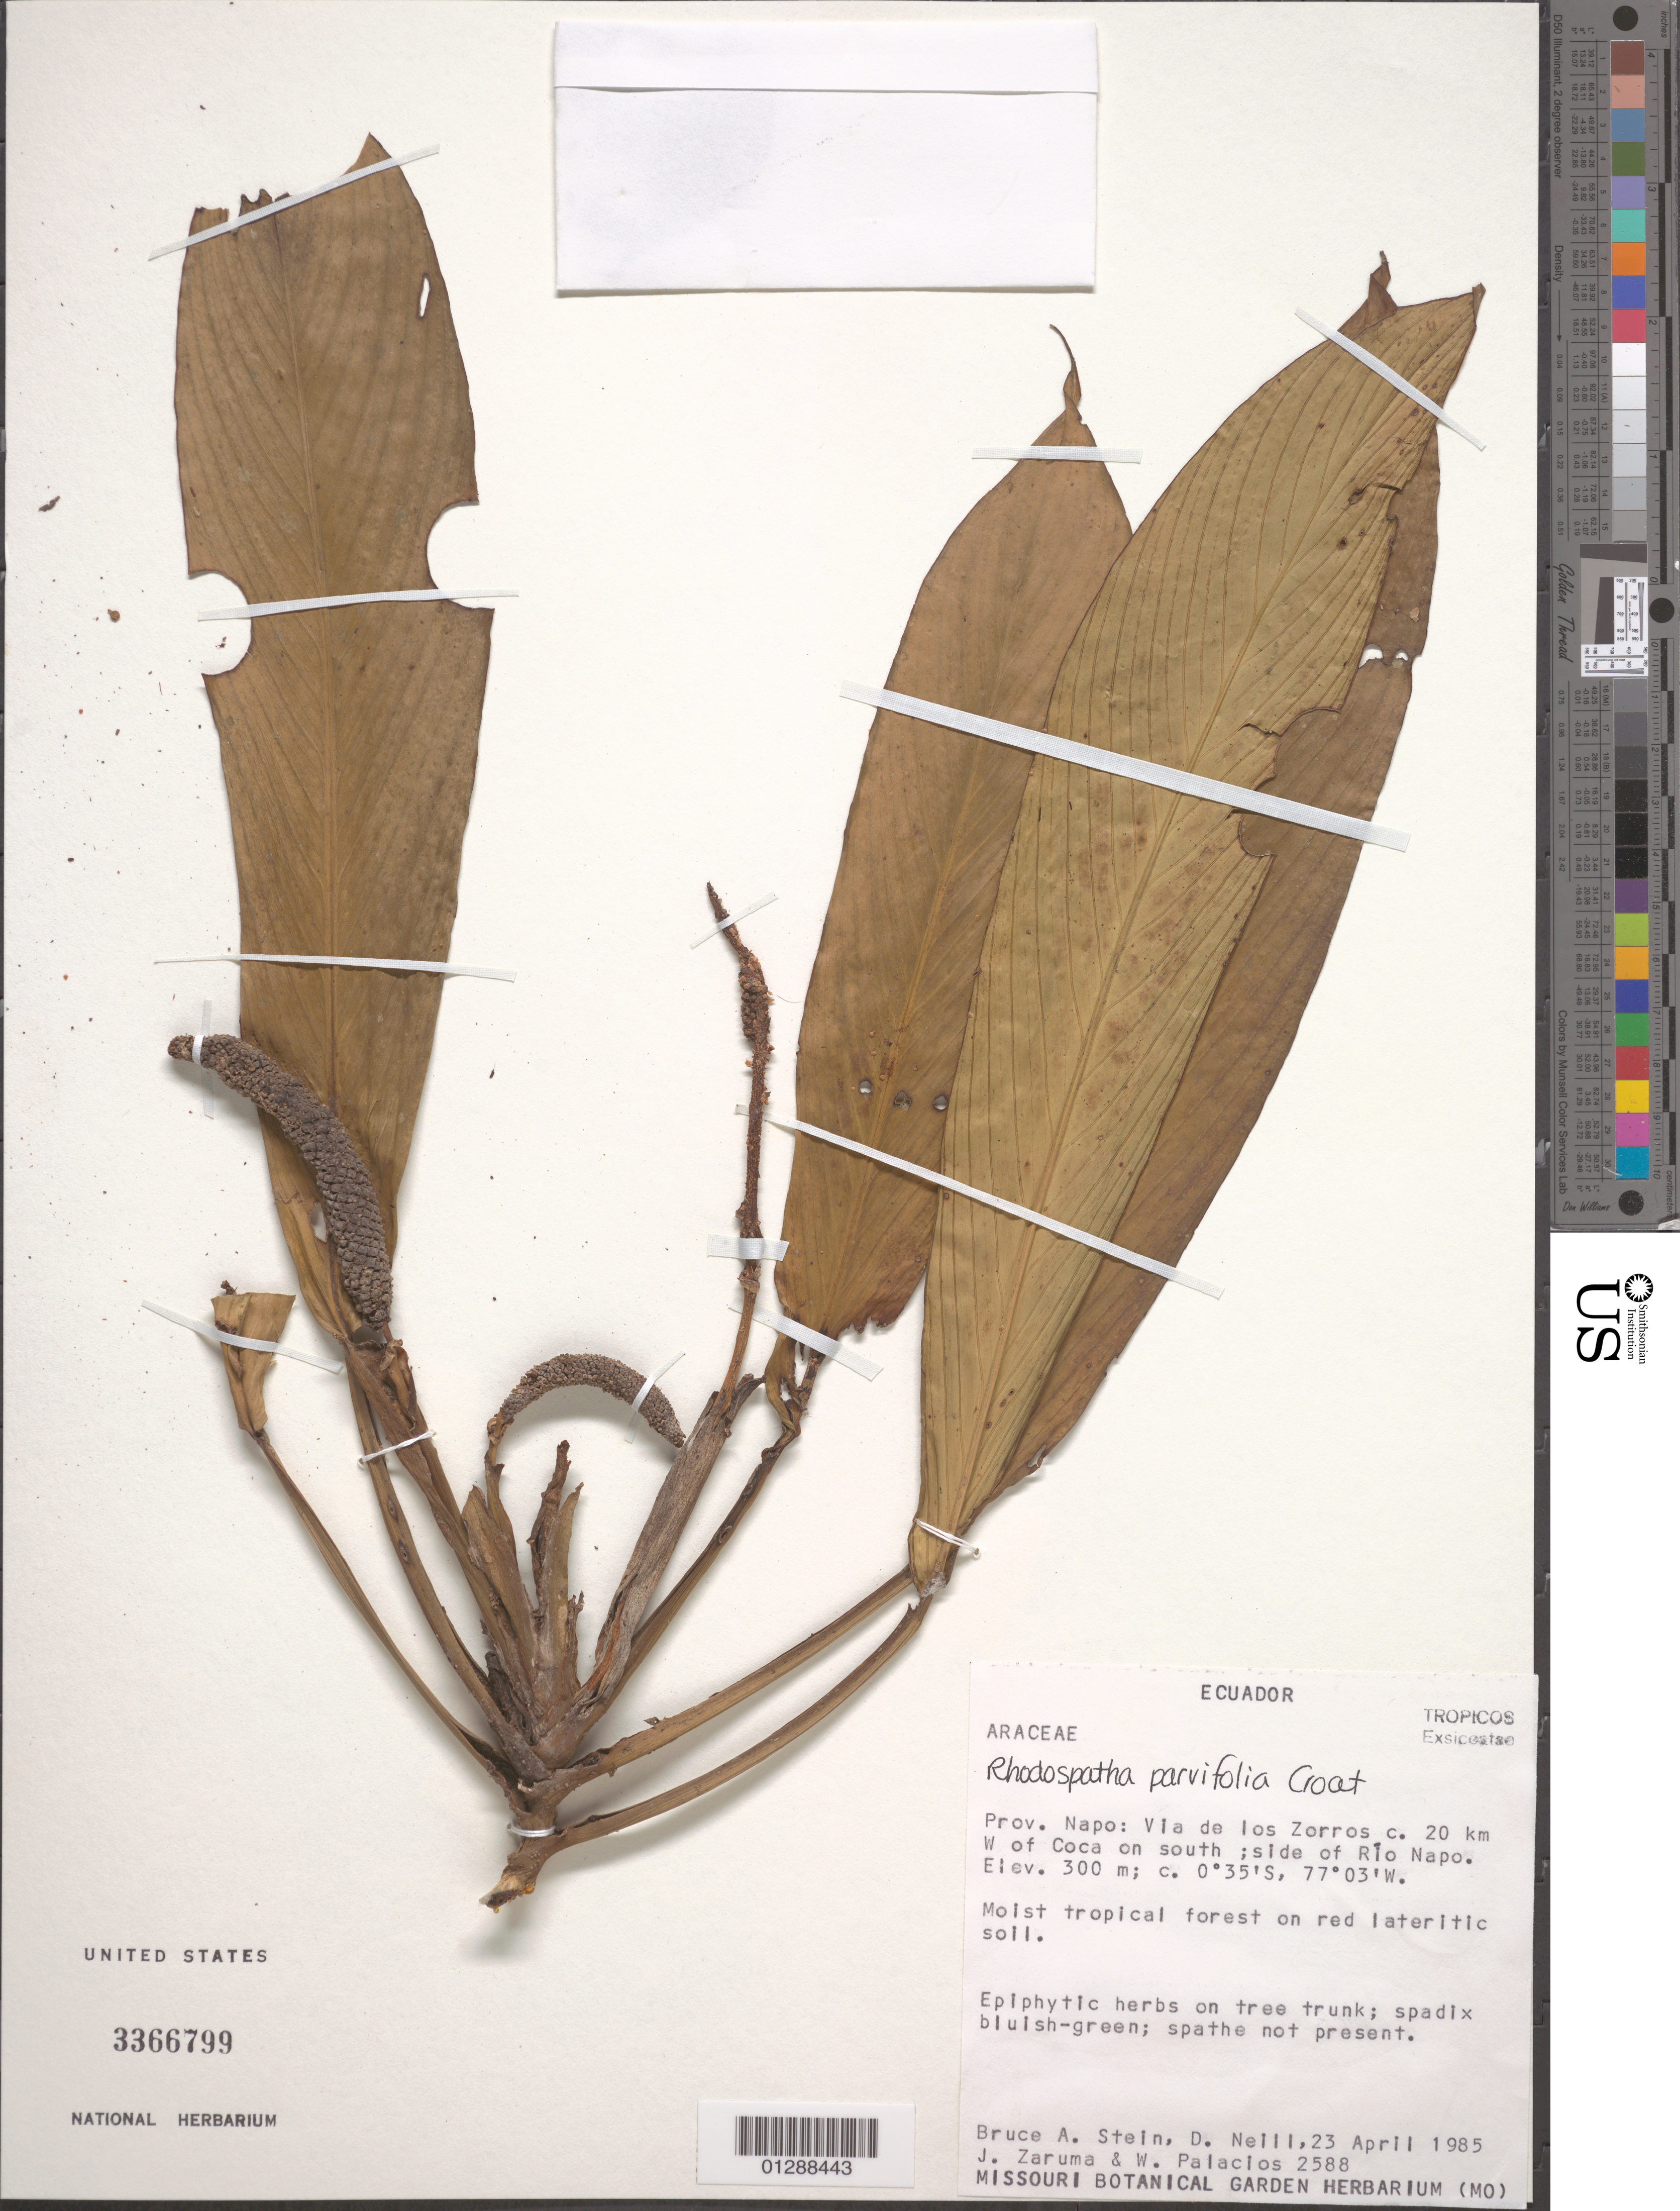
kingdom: Plantae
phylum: Tracheophyta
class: Liliopsida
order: Alismatales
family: Araceae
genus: Rhodospatha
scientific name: Rhodospatha parvifolia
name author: Croat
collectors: B. A. Stein, D. Neill, J. Zaruma & W. Palacios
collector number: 2588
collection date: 1985-04-23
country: Ecuador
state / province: Napo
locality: Via de los Zorros c. 20 km W of Coca on south; side of Rio Napo.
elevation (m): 300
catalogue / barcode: US 3366799